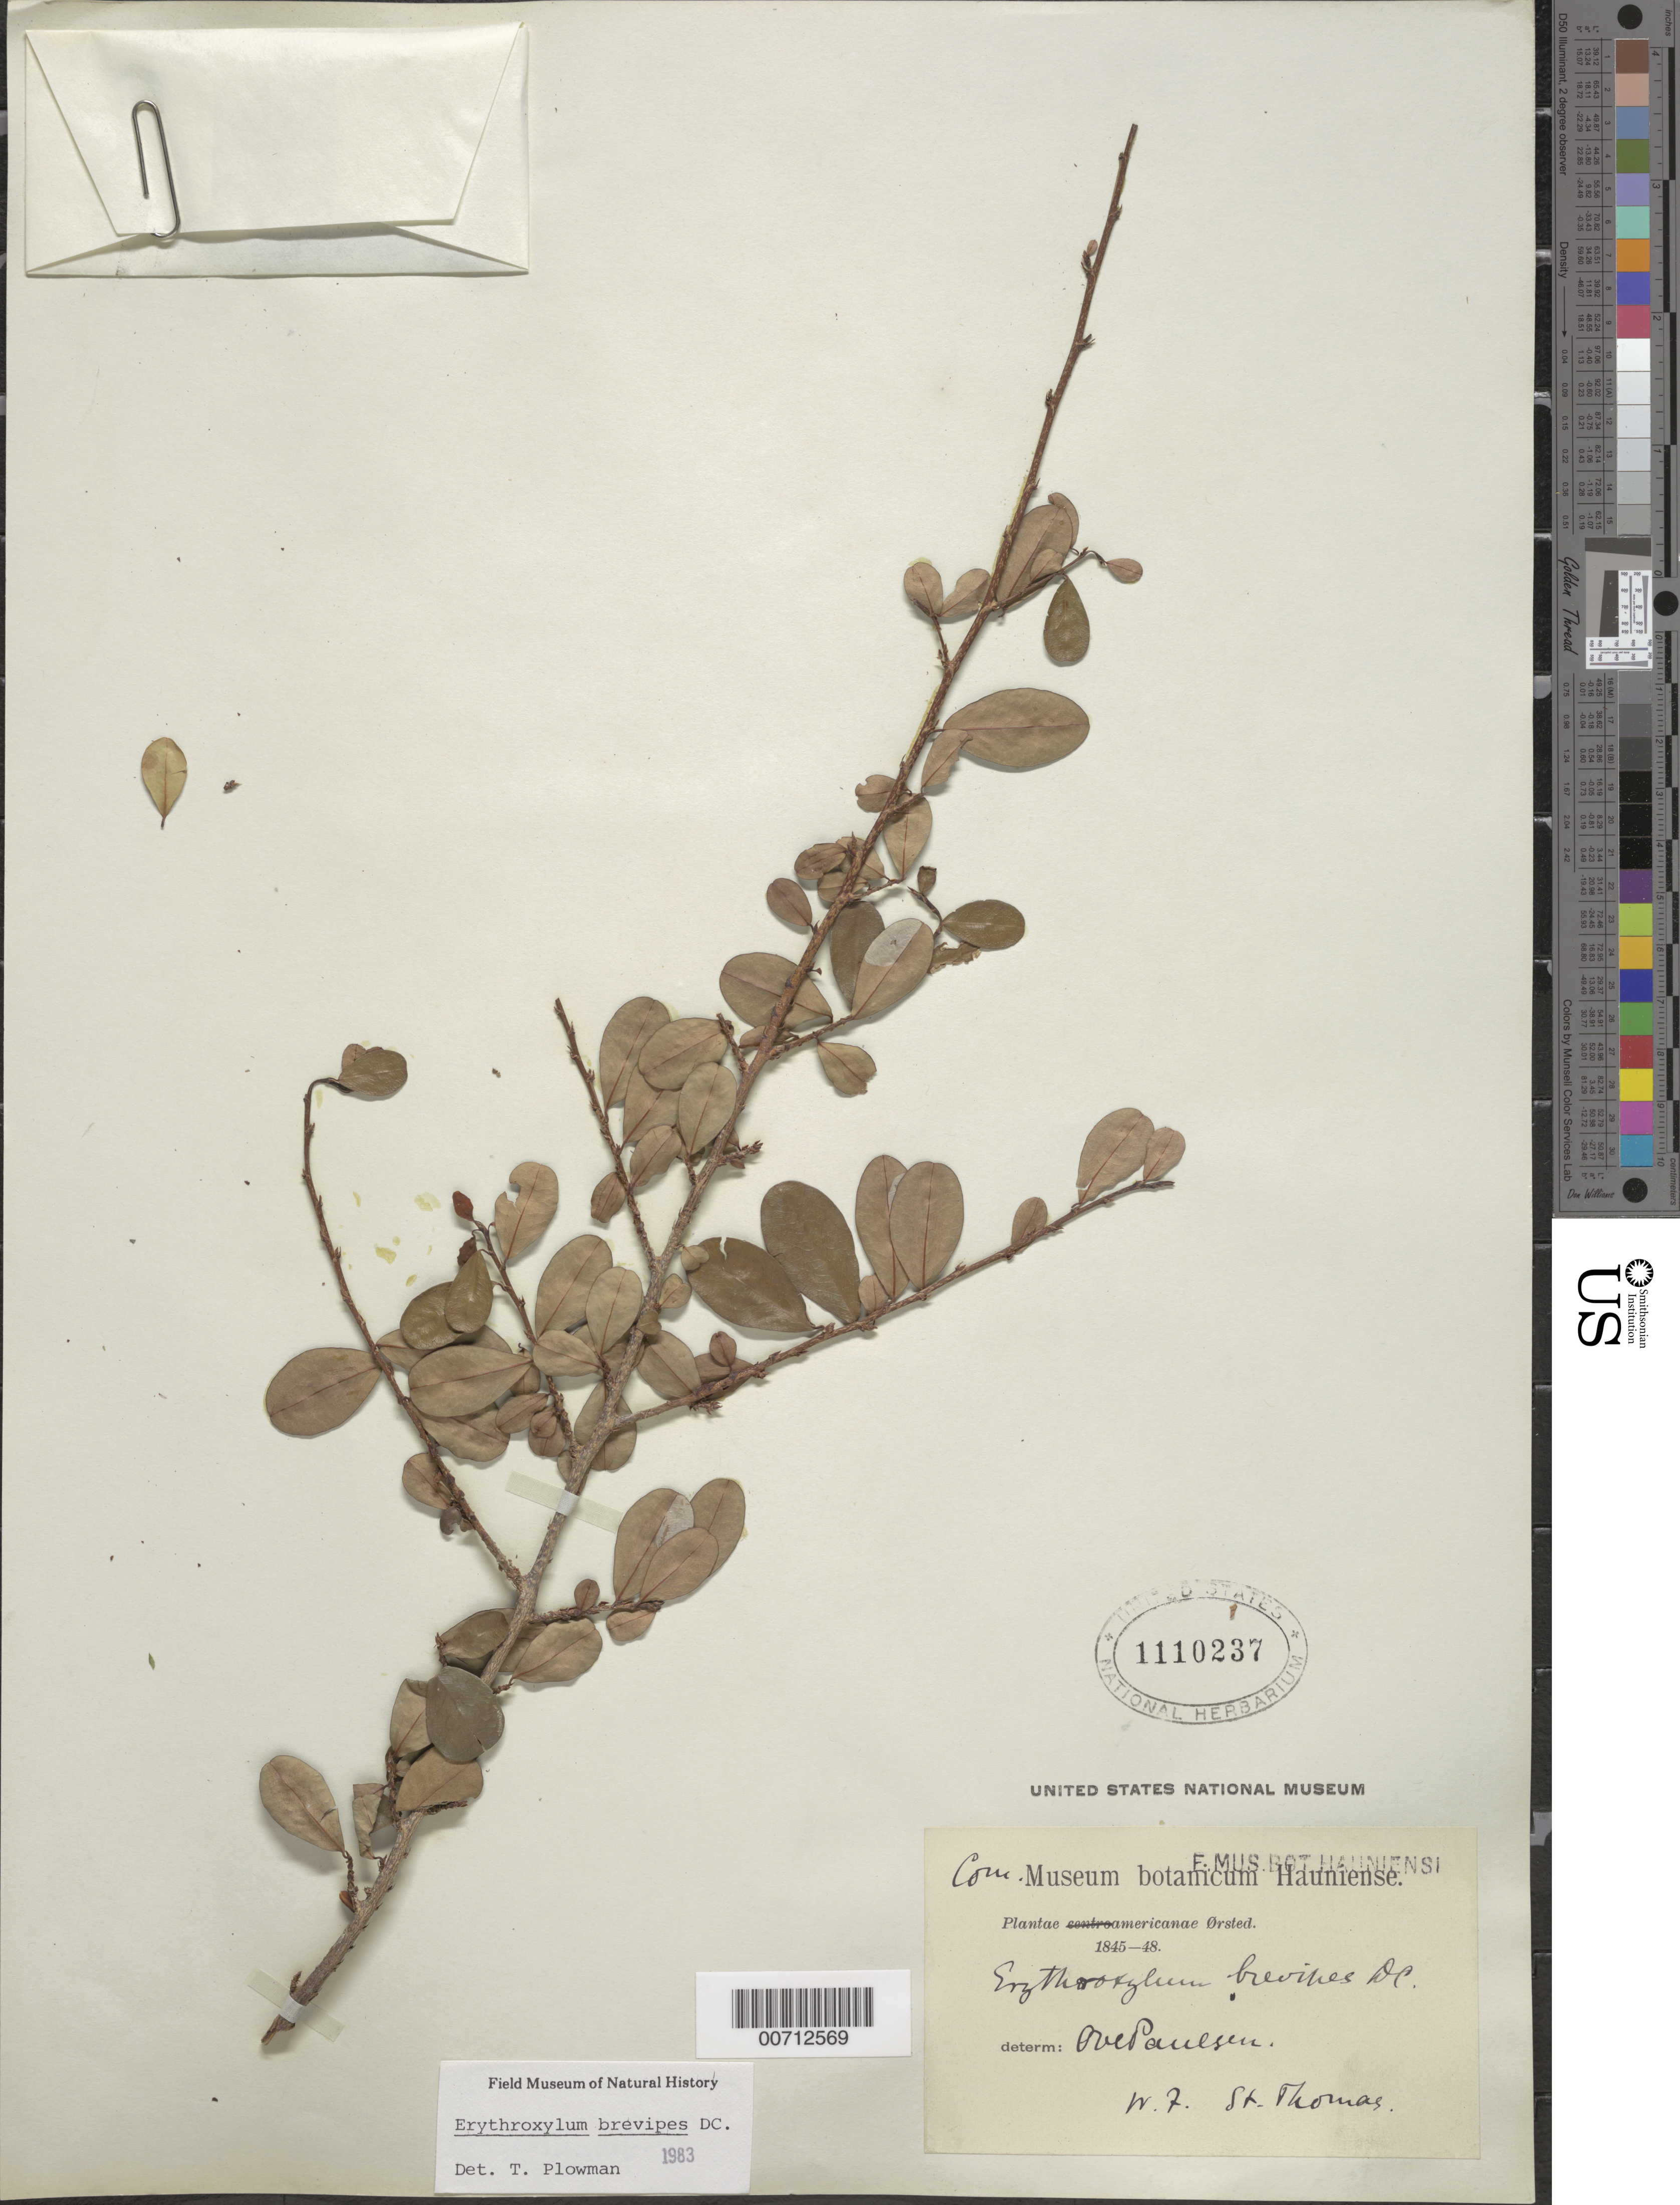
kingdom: Plantae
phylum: Tracheophyta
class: Magnoliopsida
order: Malpighiales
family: Erythroxylaceae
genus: Erythroxylum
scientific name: Erythroxylum brevipes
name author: DC.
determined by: Plowman, Timothy C.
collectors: A. S. Oersted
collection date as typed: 1845 to -- --- 1848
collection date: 1845/1848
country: U.S. Virgin Islands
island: St. Thomas Island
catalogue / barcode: US 1110237